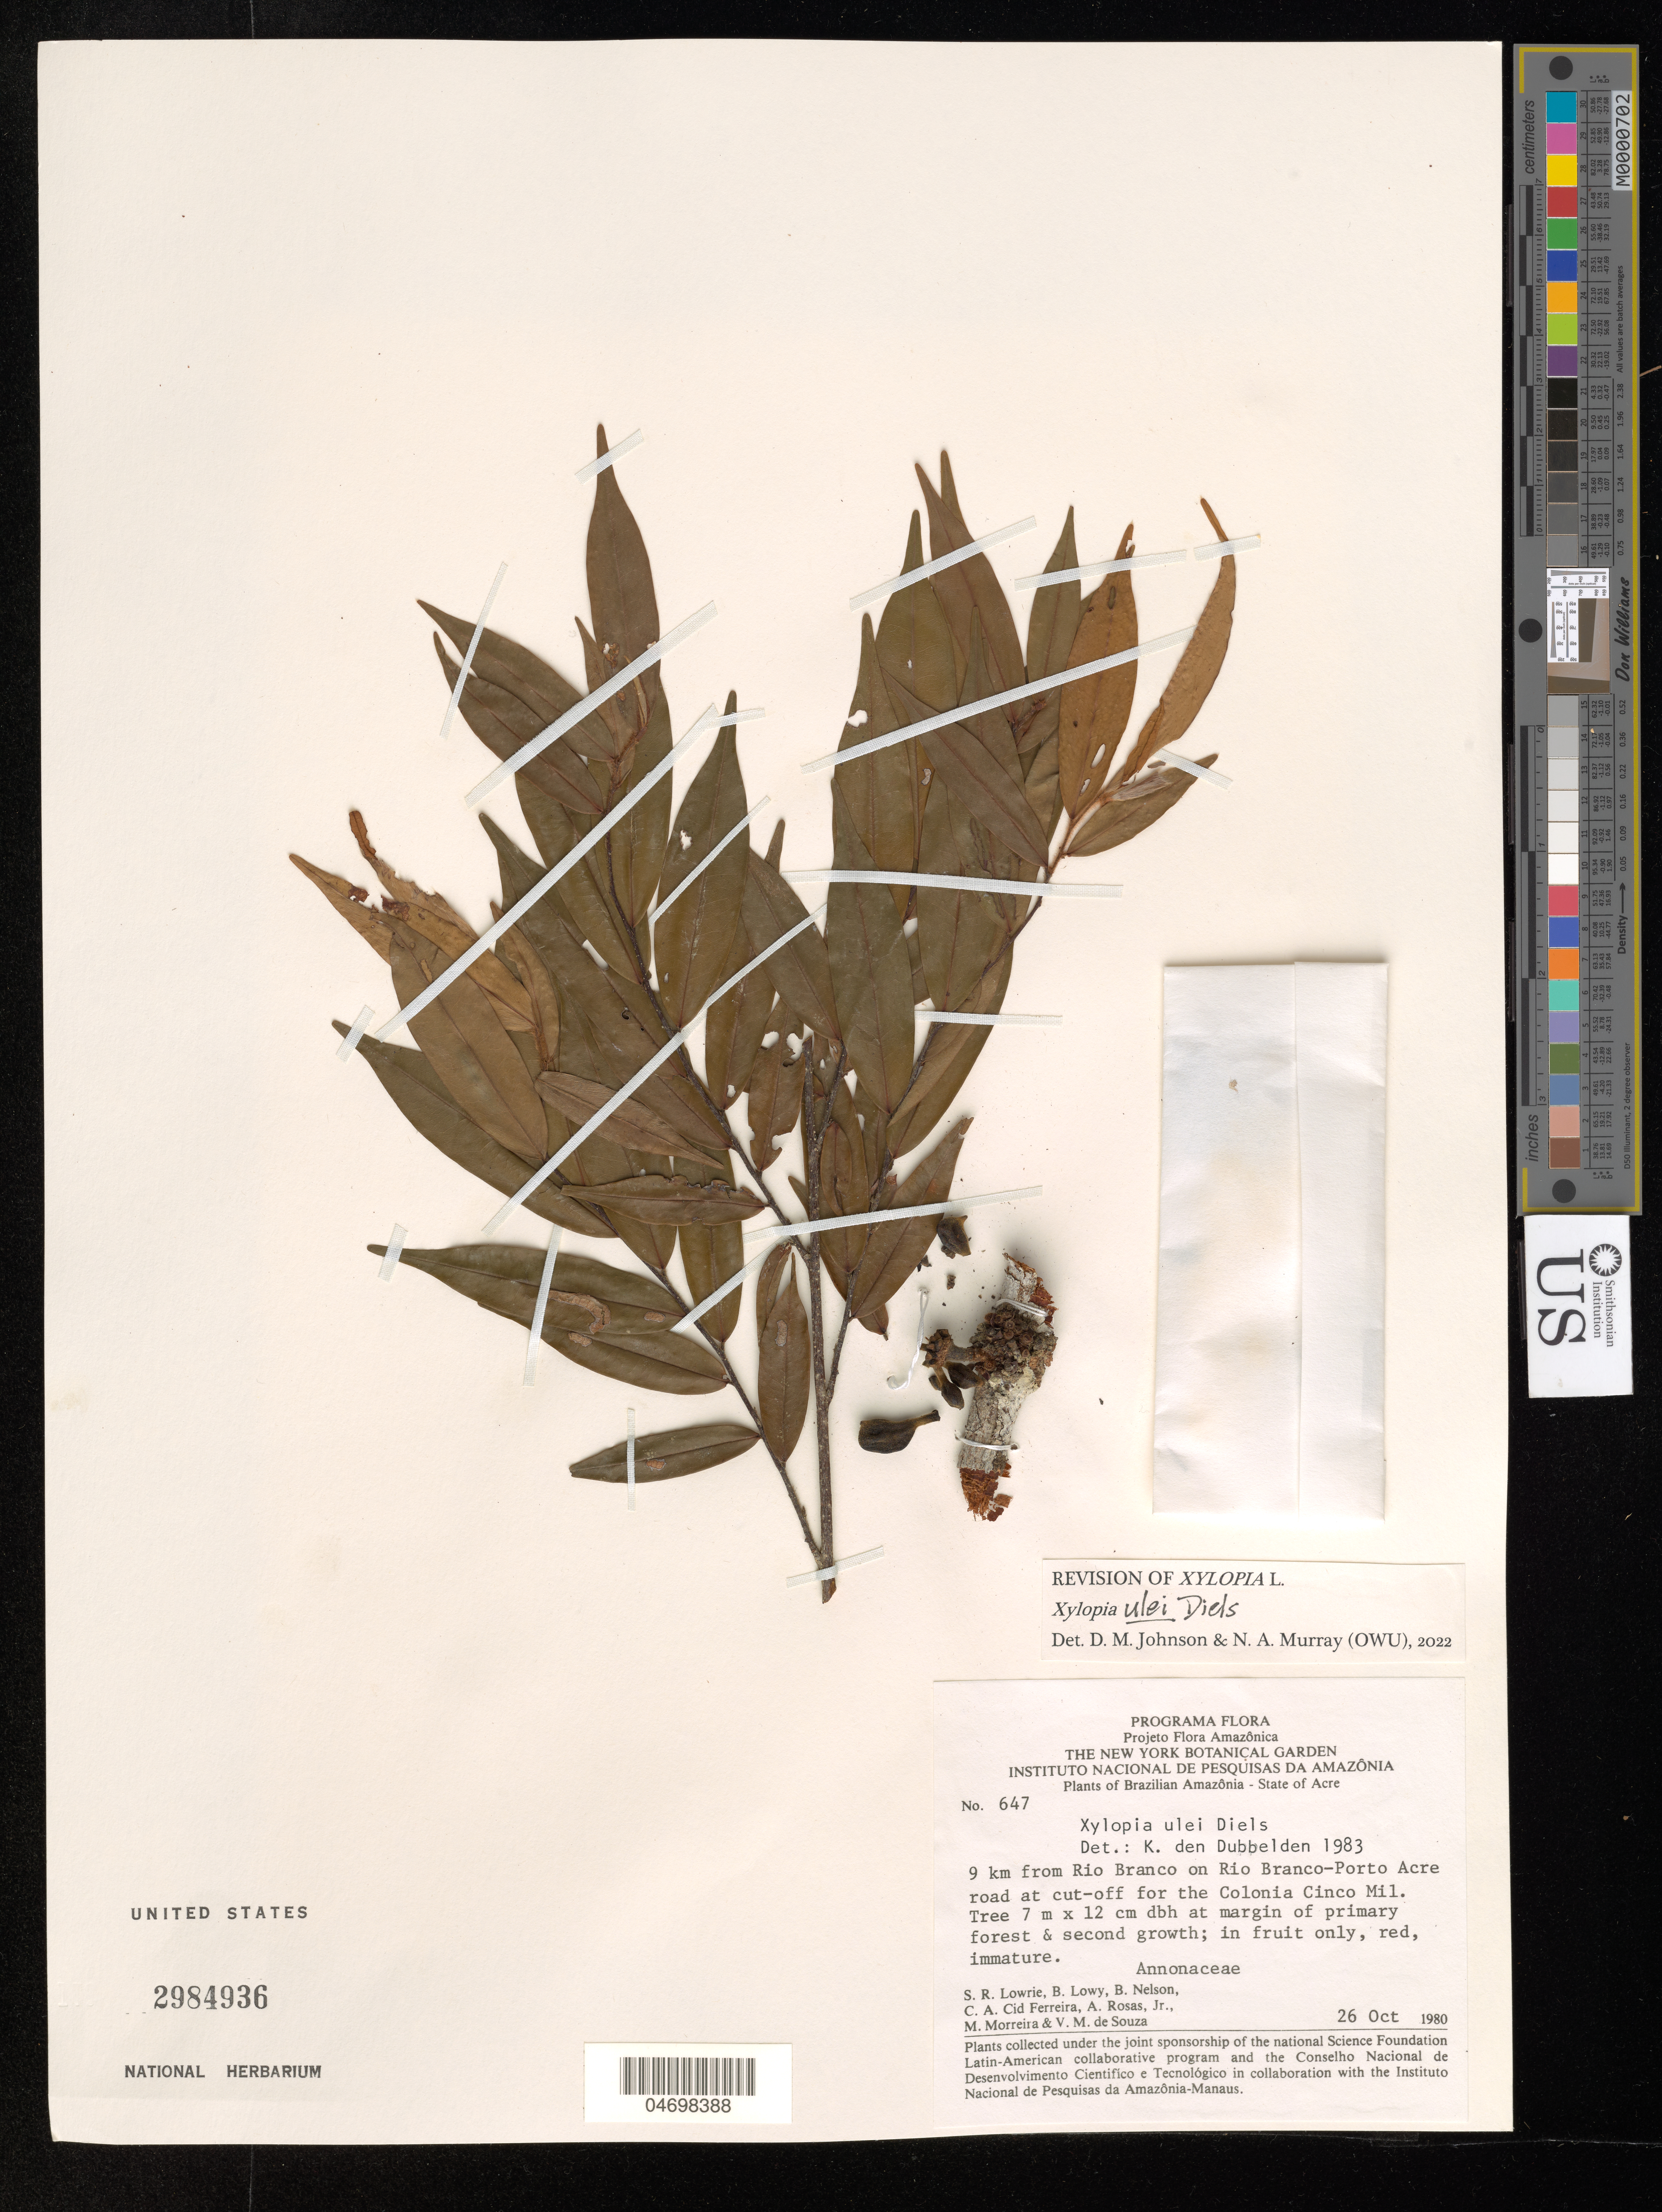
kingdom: Plantae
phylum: Tracheophyta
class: Magnoliopsida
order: Magnoliales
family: Annonaceae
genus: Xylopia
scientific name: Xylopia ulei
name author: Diels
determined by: Johnson, D. M.; Murray, N. A.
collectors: S. Lowrie, B. Lowy, B. W. Nelson, C. A. Cid Ferreira, A. Rosas Jr., M. Morreira & V. M. Souza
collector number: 647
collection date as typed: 26 Oct 1980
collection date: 1980-10-26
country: Brazil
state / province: Acre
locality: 9 km from Rio Branco on Rio Branco-Porto Acre road at cut off for Colonia Cinco Mil.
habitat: At margin of primary forest and second growth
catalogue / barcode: US 2984936